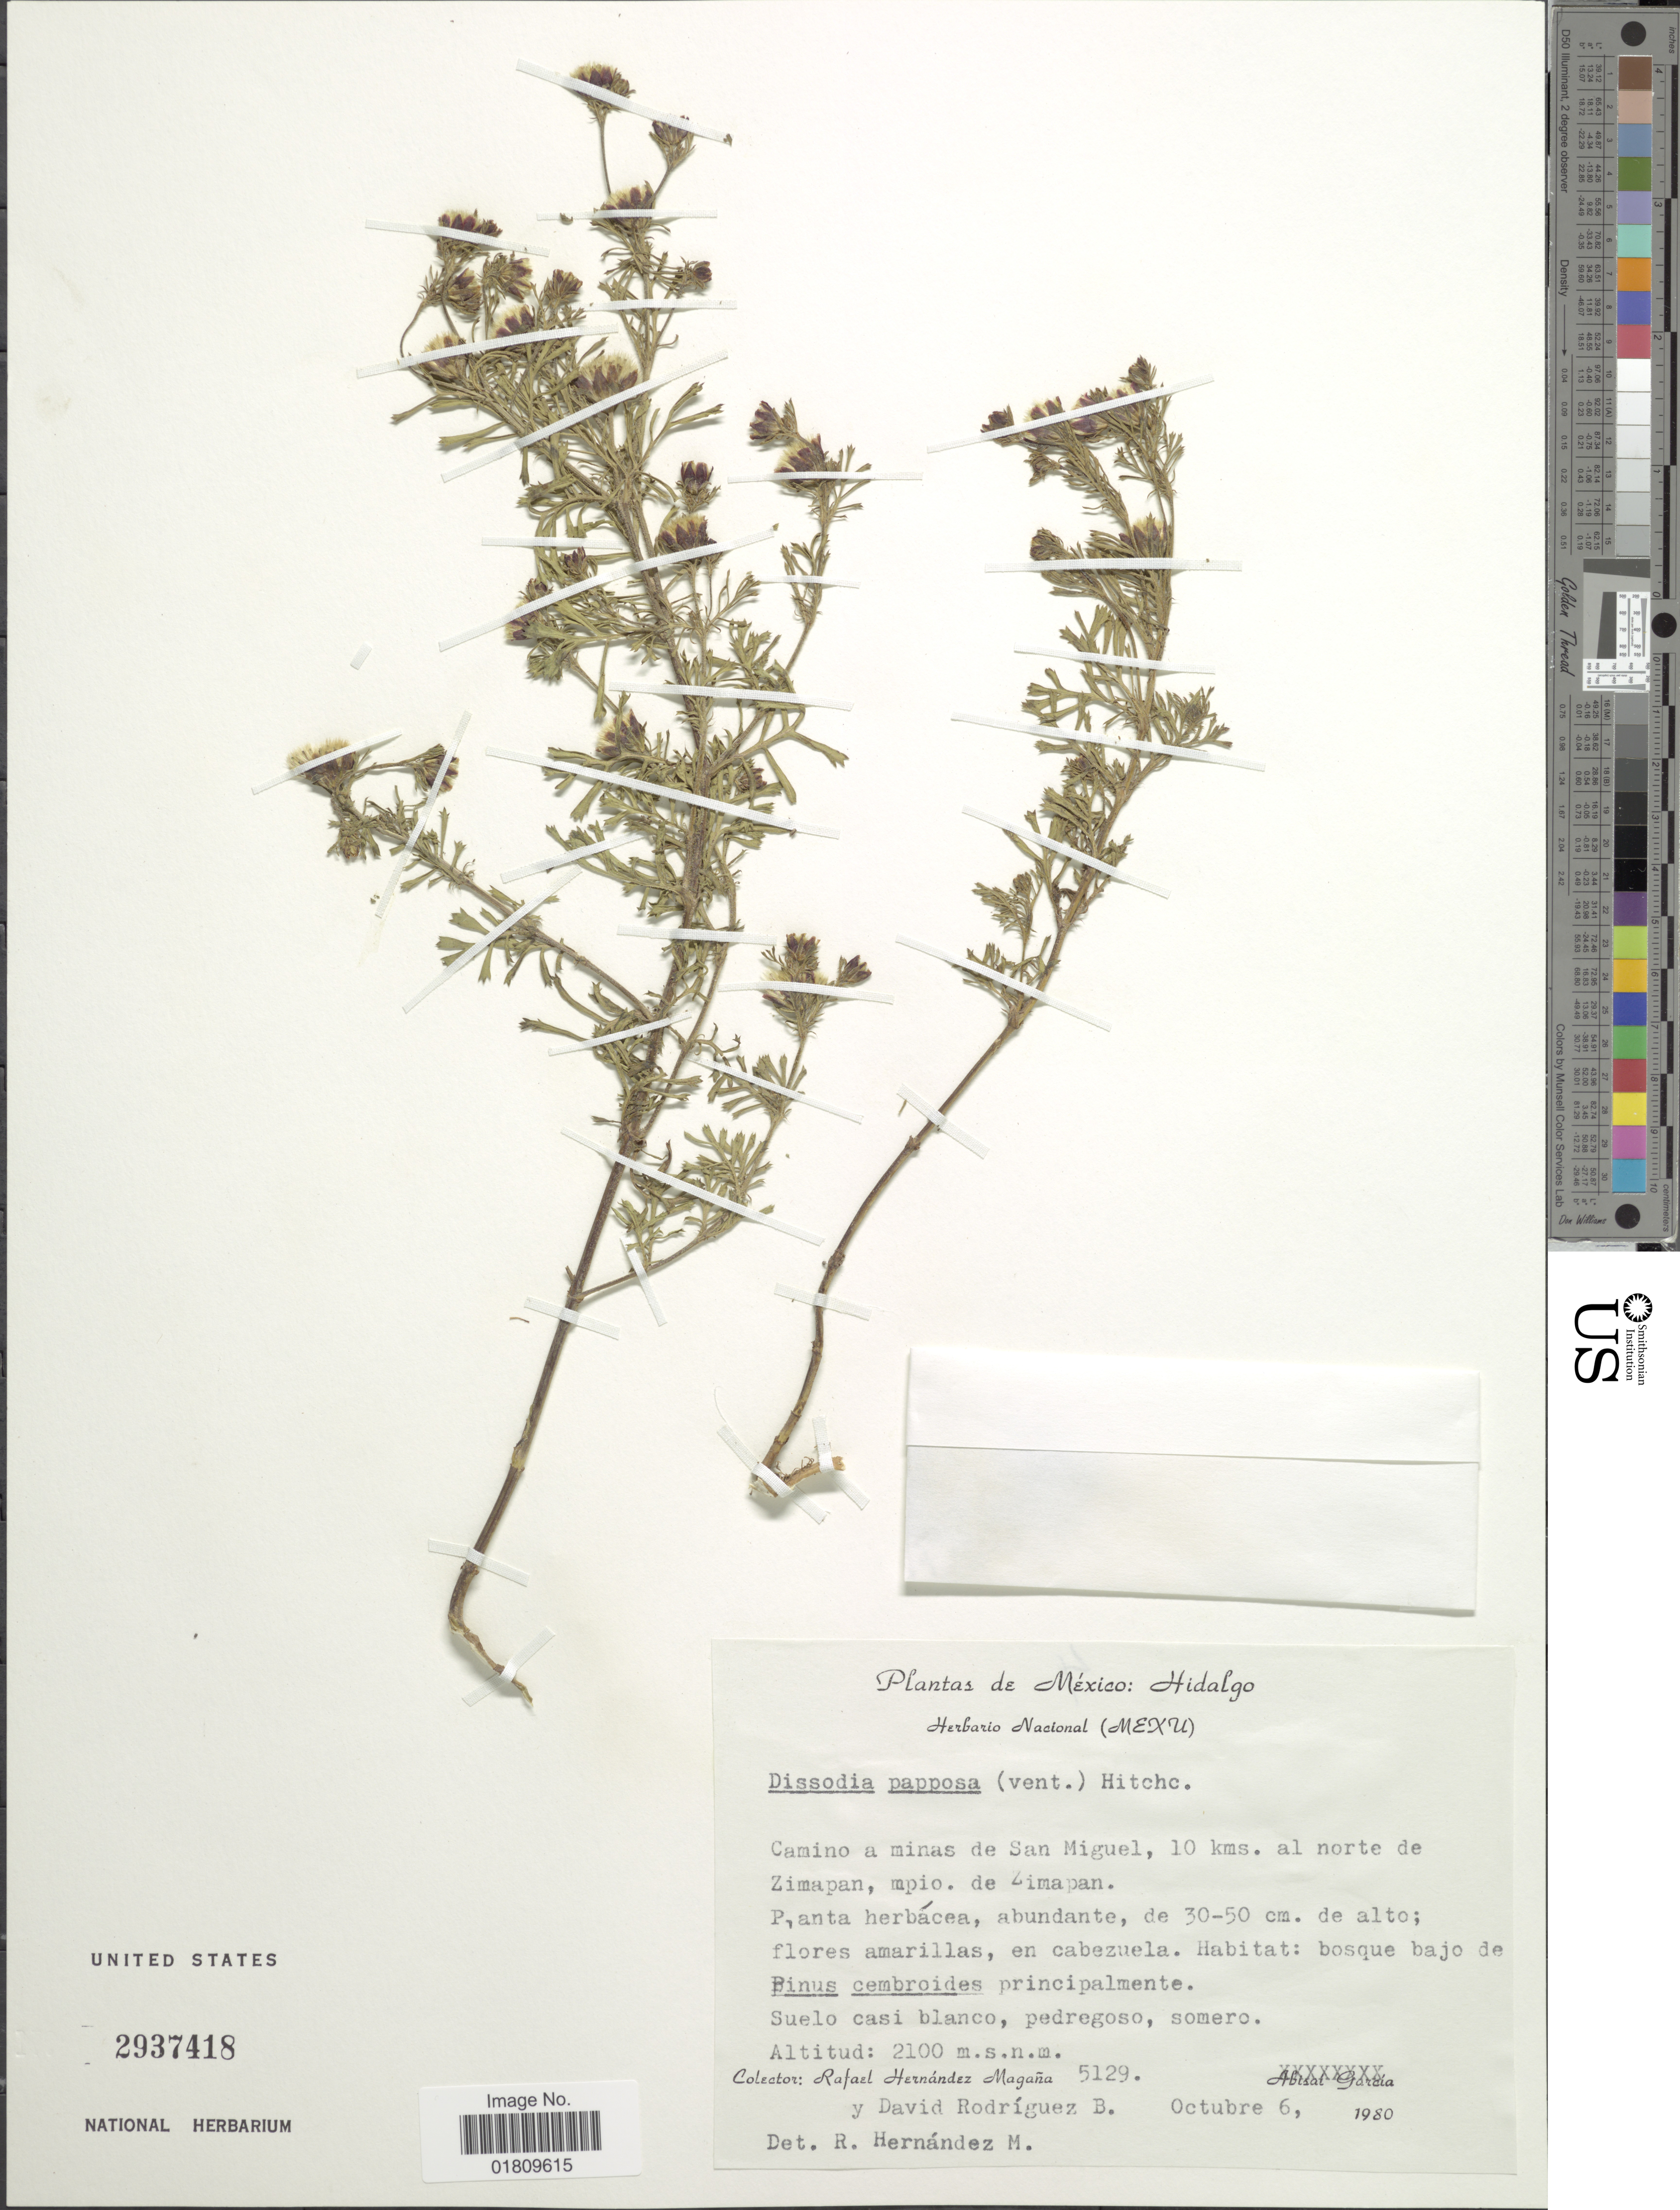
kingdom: Plantae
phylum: Tracheophyta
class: Magnoliopsida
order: Asterales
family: Asteraceae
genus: Dyssodia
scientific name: Dyssodia papposa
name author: (Vent.) Hitchc.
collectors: R. Hernández-M. & D. Rodríguez B.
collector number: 5129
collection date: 1980-10-06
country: Mexico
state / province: Hidalgo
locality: Camino a minas de San Miguel , 10 kms. al norte de Zimapan, mpio. de Zimpan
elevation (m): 2100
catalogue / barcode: US 2937418